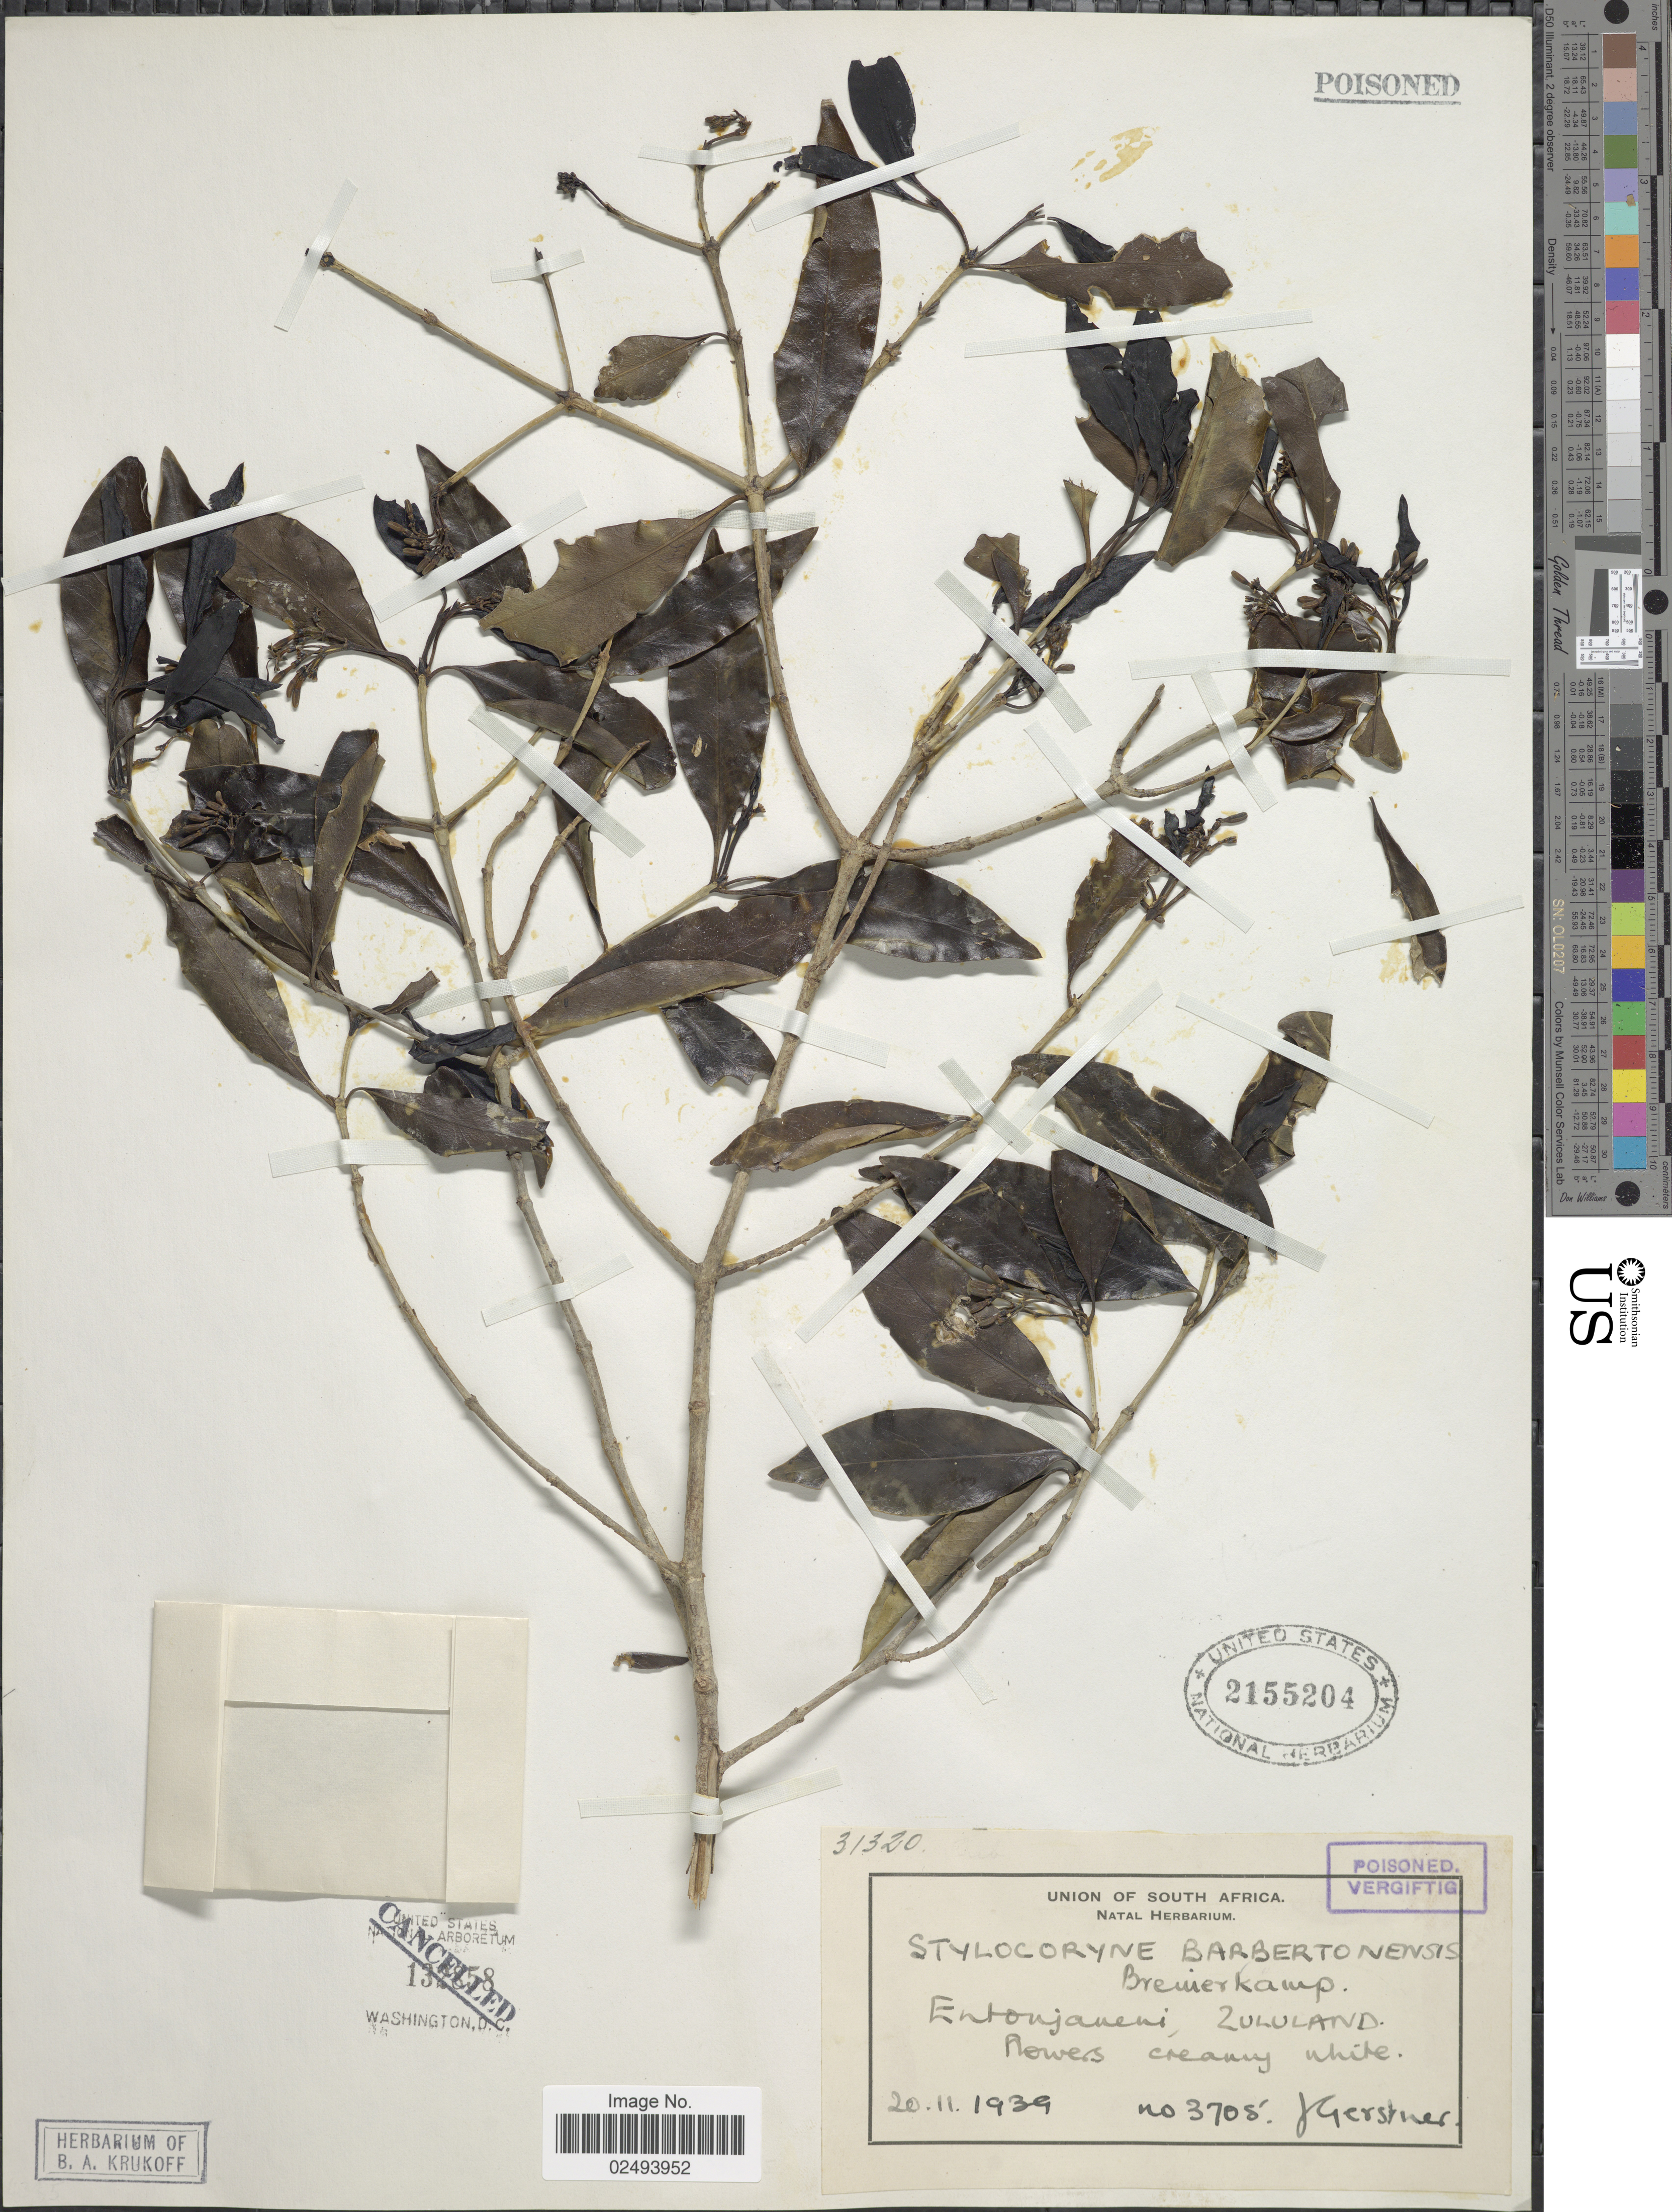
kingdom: Plantae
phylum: Tracheophyta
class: Magnoliopsida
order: Gentianales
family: Rubiaceae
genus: Coptosperma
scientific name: Coptosperma supra-axillare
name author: (Hemsl.) Degreef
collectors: J. Gerstner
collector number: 3705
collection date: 1939-11-20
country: South Africa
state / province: KwaZulu-Natal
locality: Entonjaneni, Zululand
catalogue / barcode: US 2155204